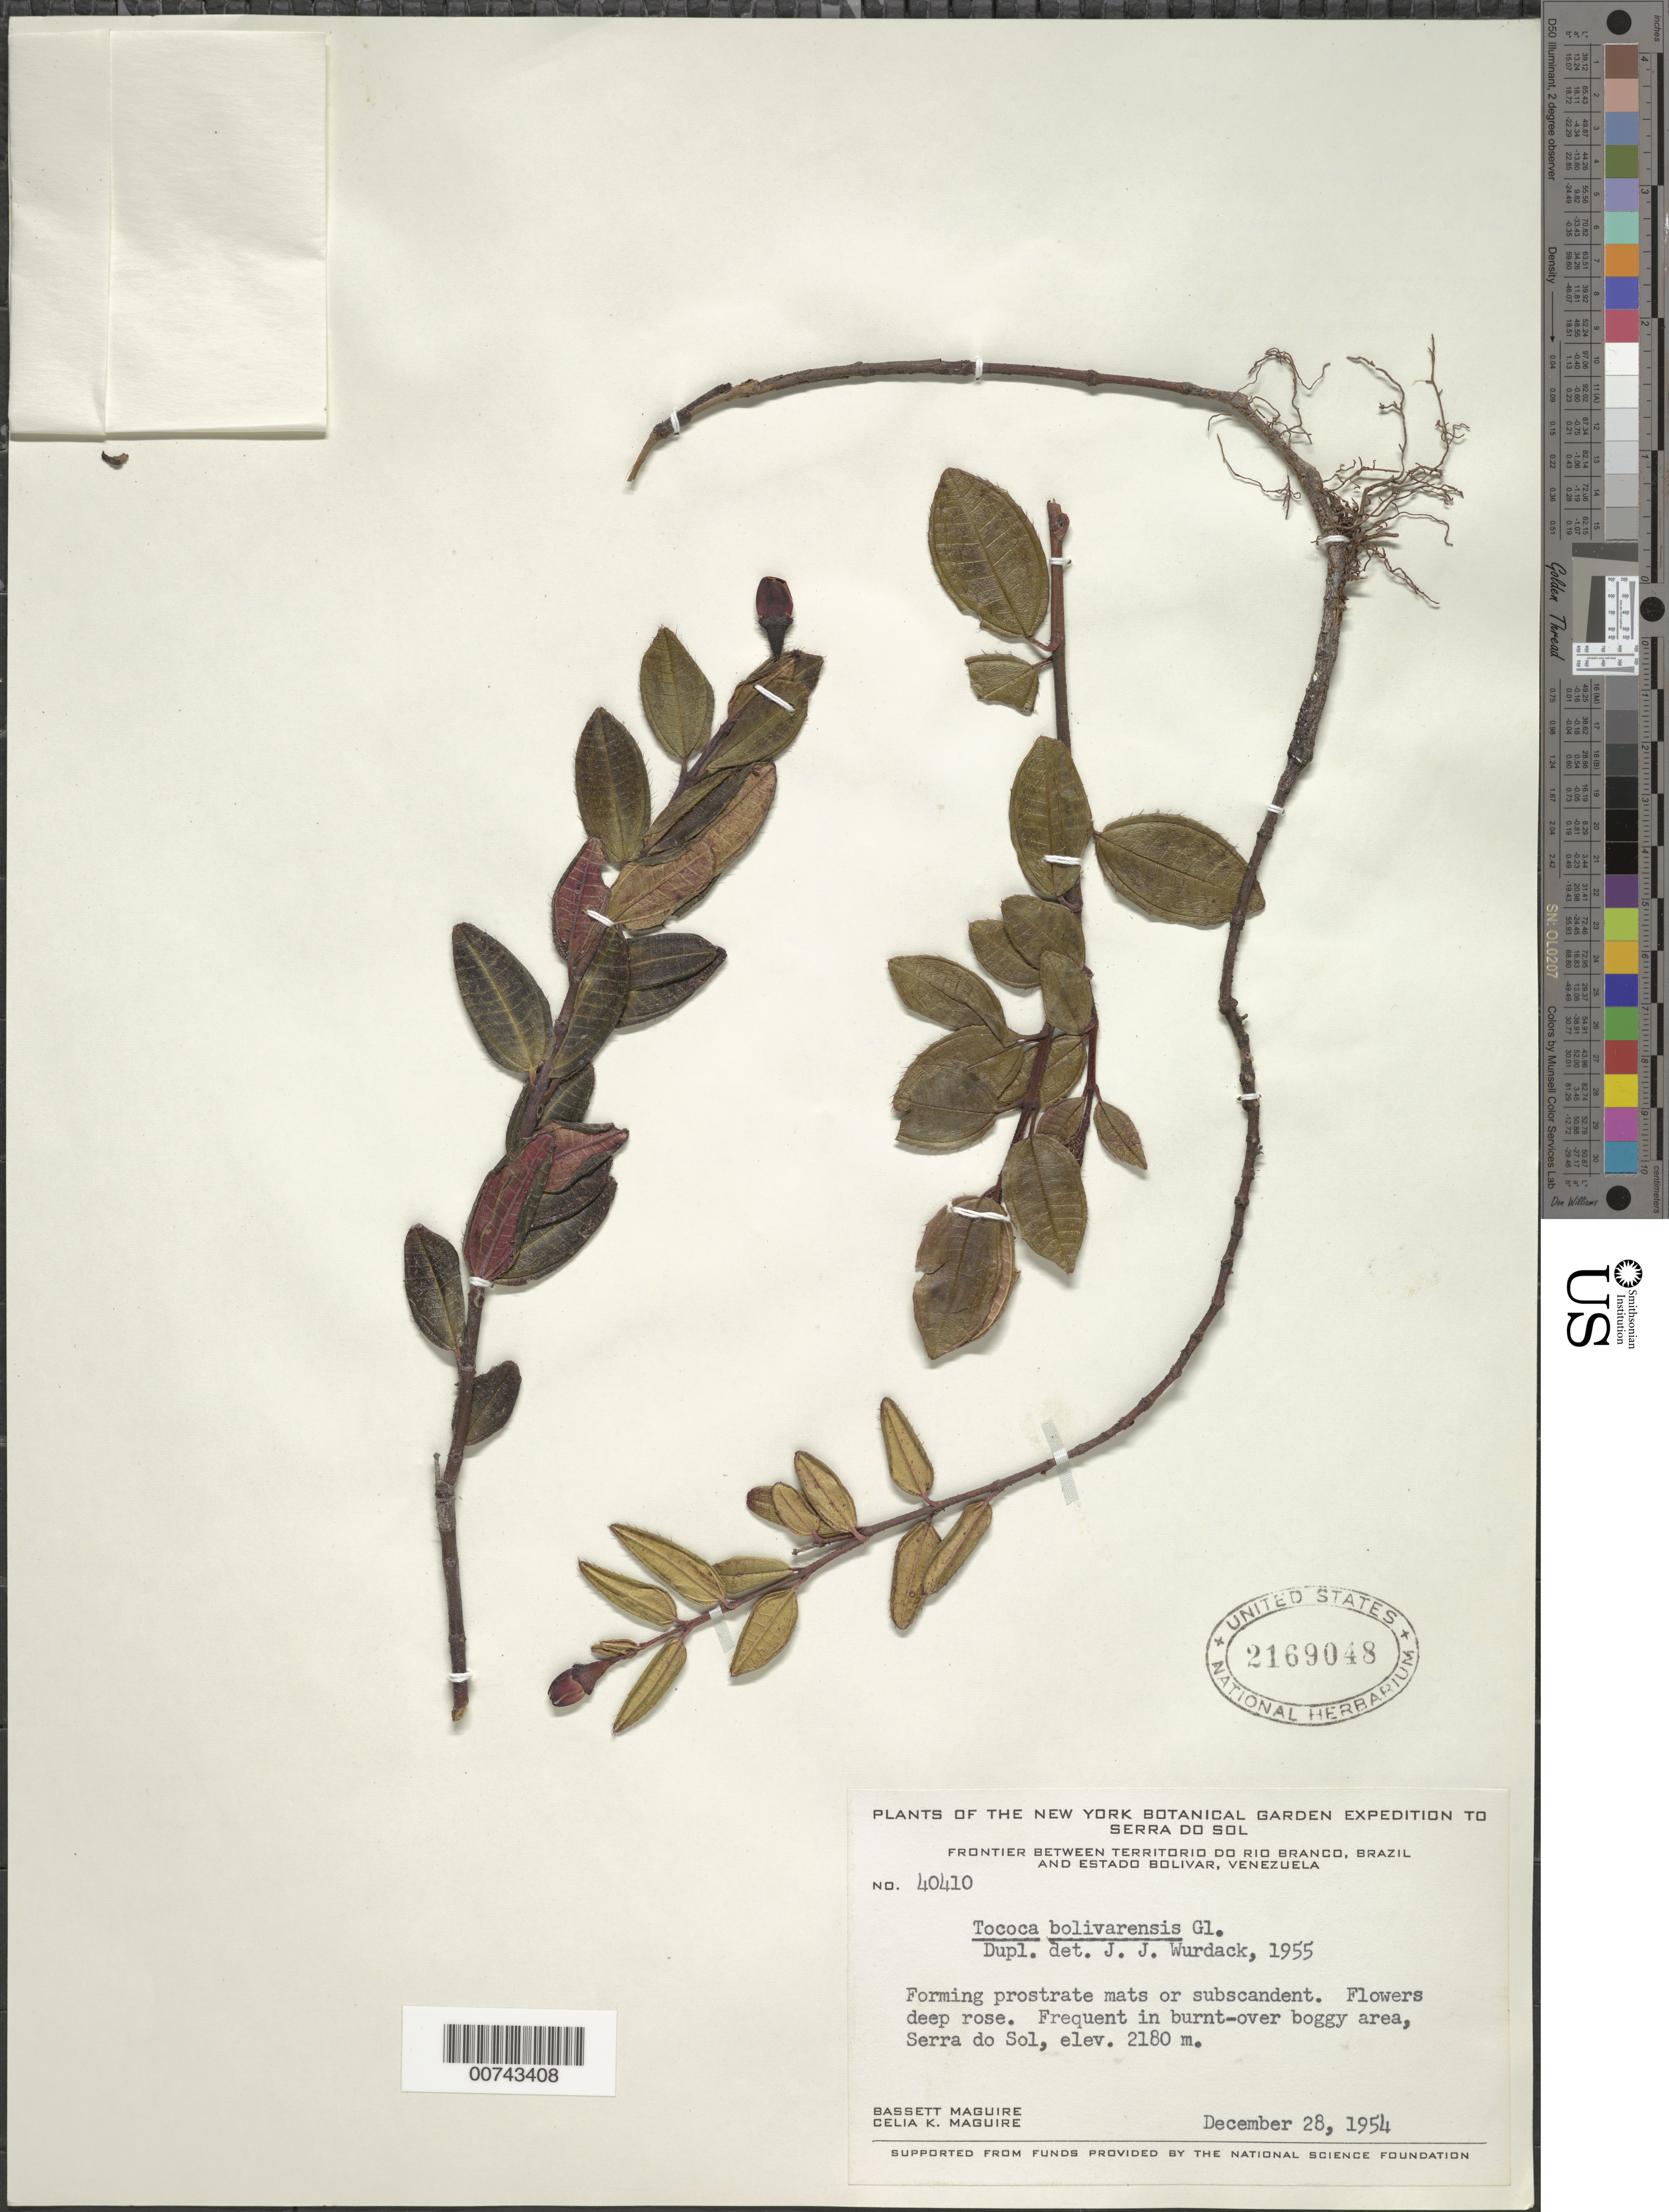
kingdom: Plantae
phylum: Tracheophyta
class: Magnoliopsida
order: Myrtales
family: Melastomataceae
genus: Tococa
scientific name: Tococa bolivarensis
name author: Gleason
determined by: Wurdack, John J., (US), US (UNITED STATES)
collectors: B. Maguire & C. K. Maguire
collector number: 40410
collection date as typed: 28-Dec-54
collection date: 1954-12-28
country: Venezuela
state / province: Bolívar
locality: Serra do Sol, frontier betw. TerRiver do Río Branco, Brazil & Bolívar, Venezuela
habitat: Burnt-over boggy area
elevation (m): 2073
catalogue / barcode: US 2169048